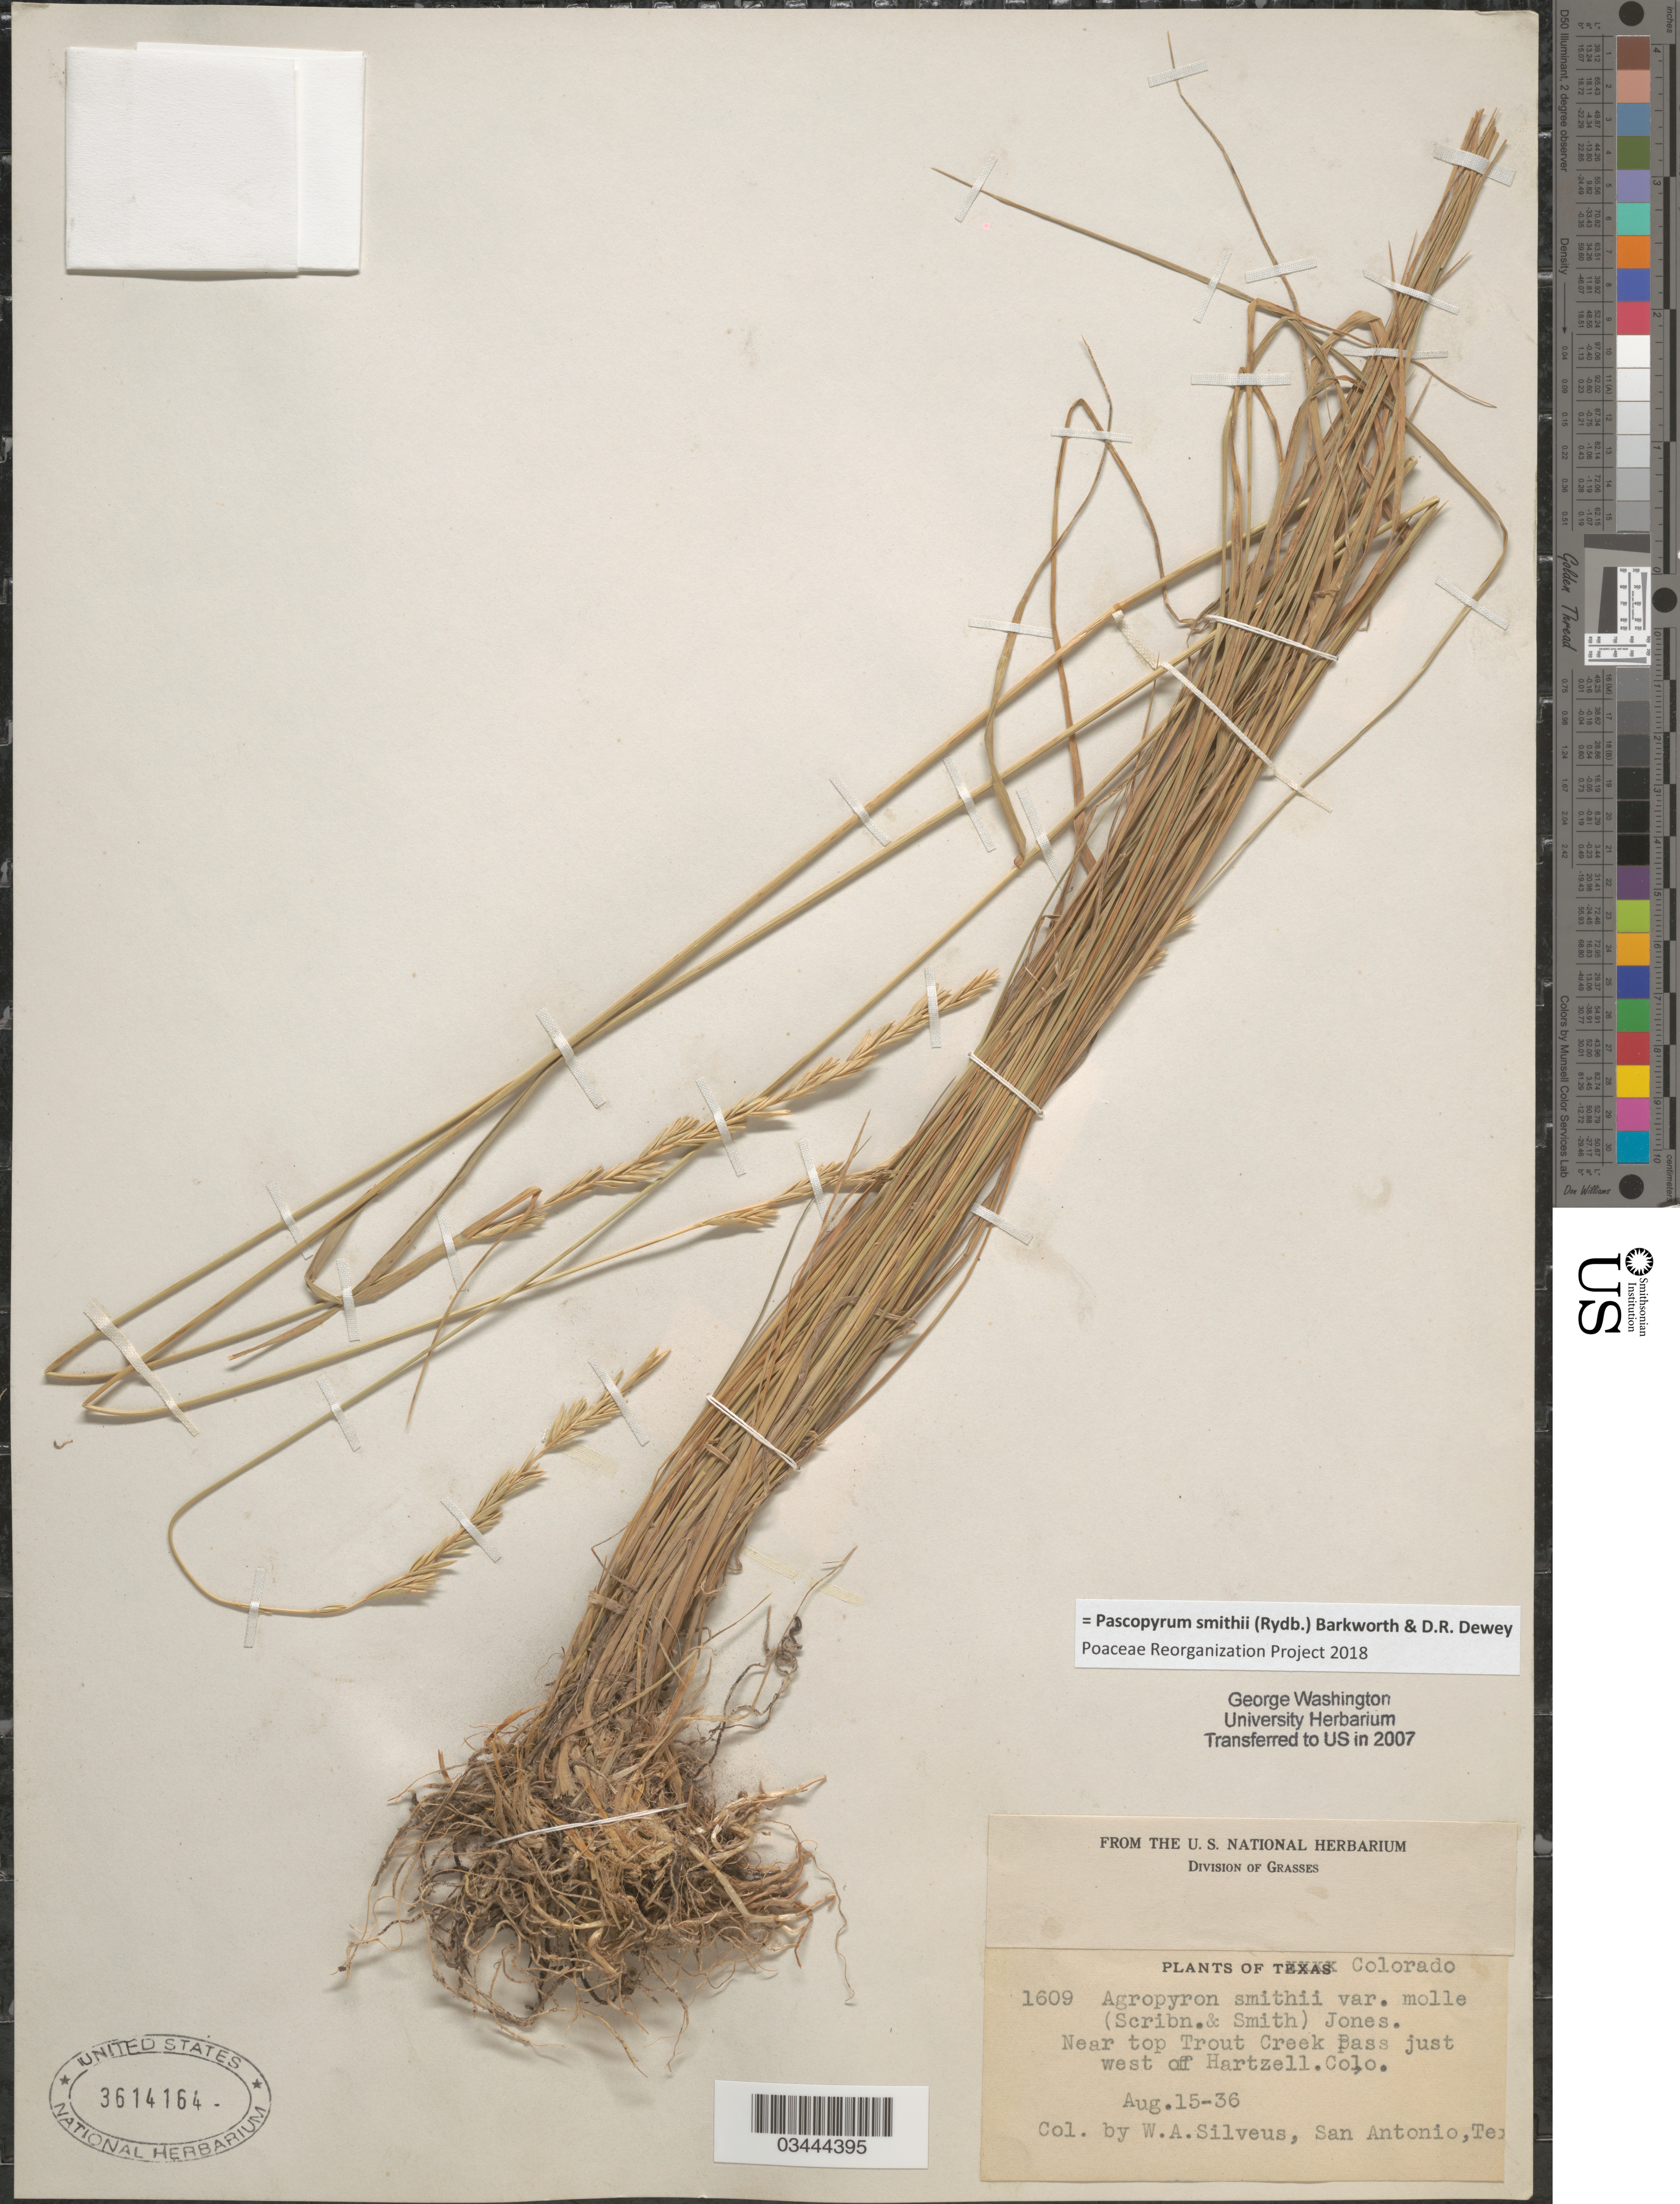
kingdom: Plantae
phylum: Tracheophyta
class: Liliopsida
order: Poales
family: Poaceae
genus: Pascopyrum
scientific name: Pascopyrum smithii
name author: (Rydb.) Barkworth & Dewey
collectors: W. Silveus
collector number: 1609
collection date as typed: Transcribed d/m/y: 15/8/36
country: United States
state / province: Colorado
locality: Near top Trout Creek Bass just west off Hartzell.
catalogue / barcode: US 3614164